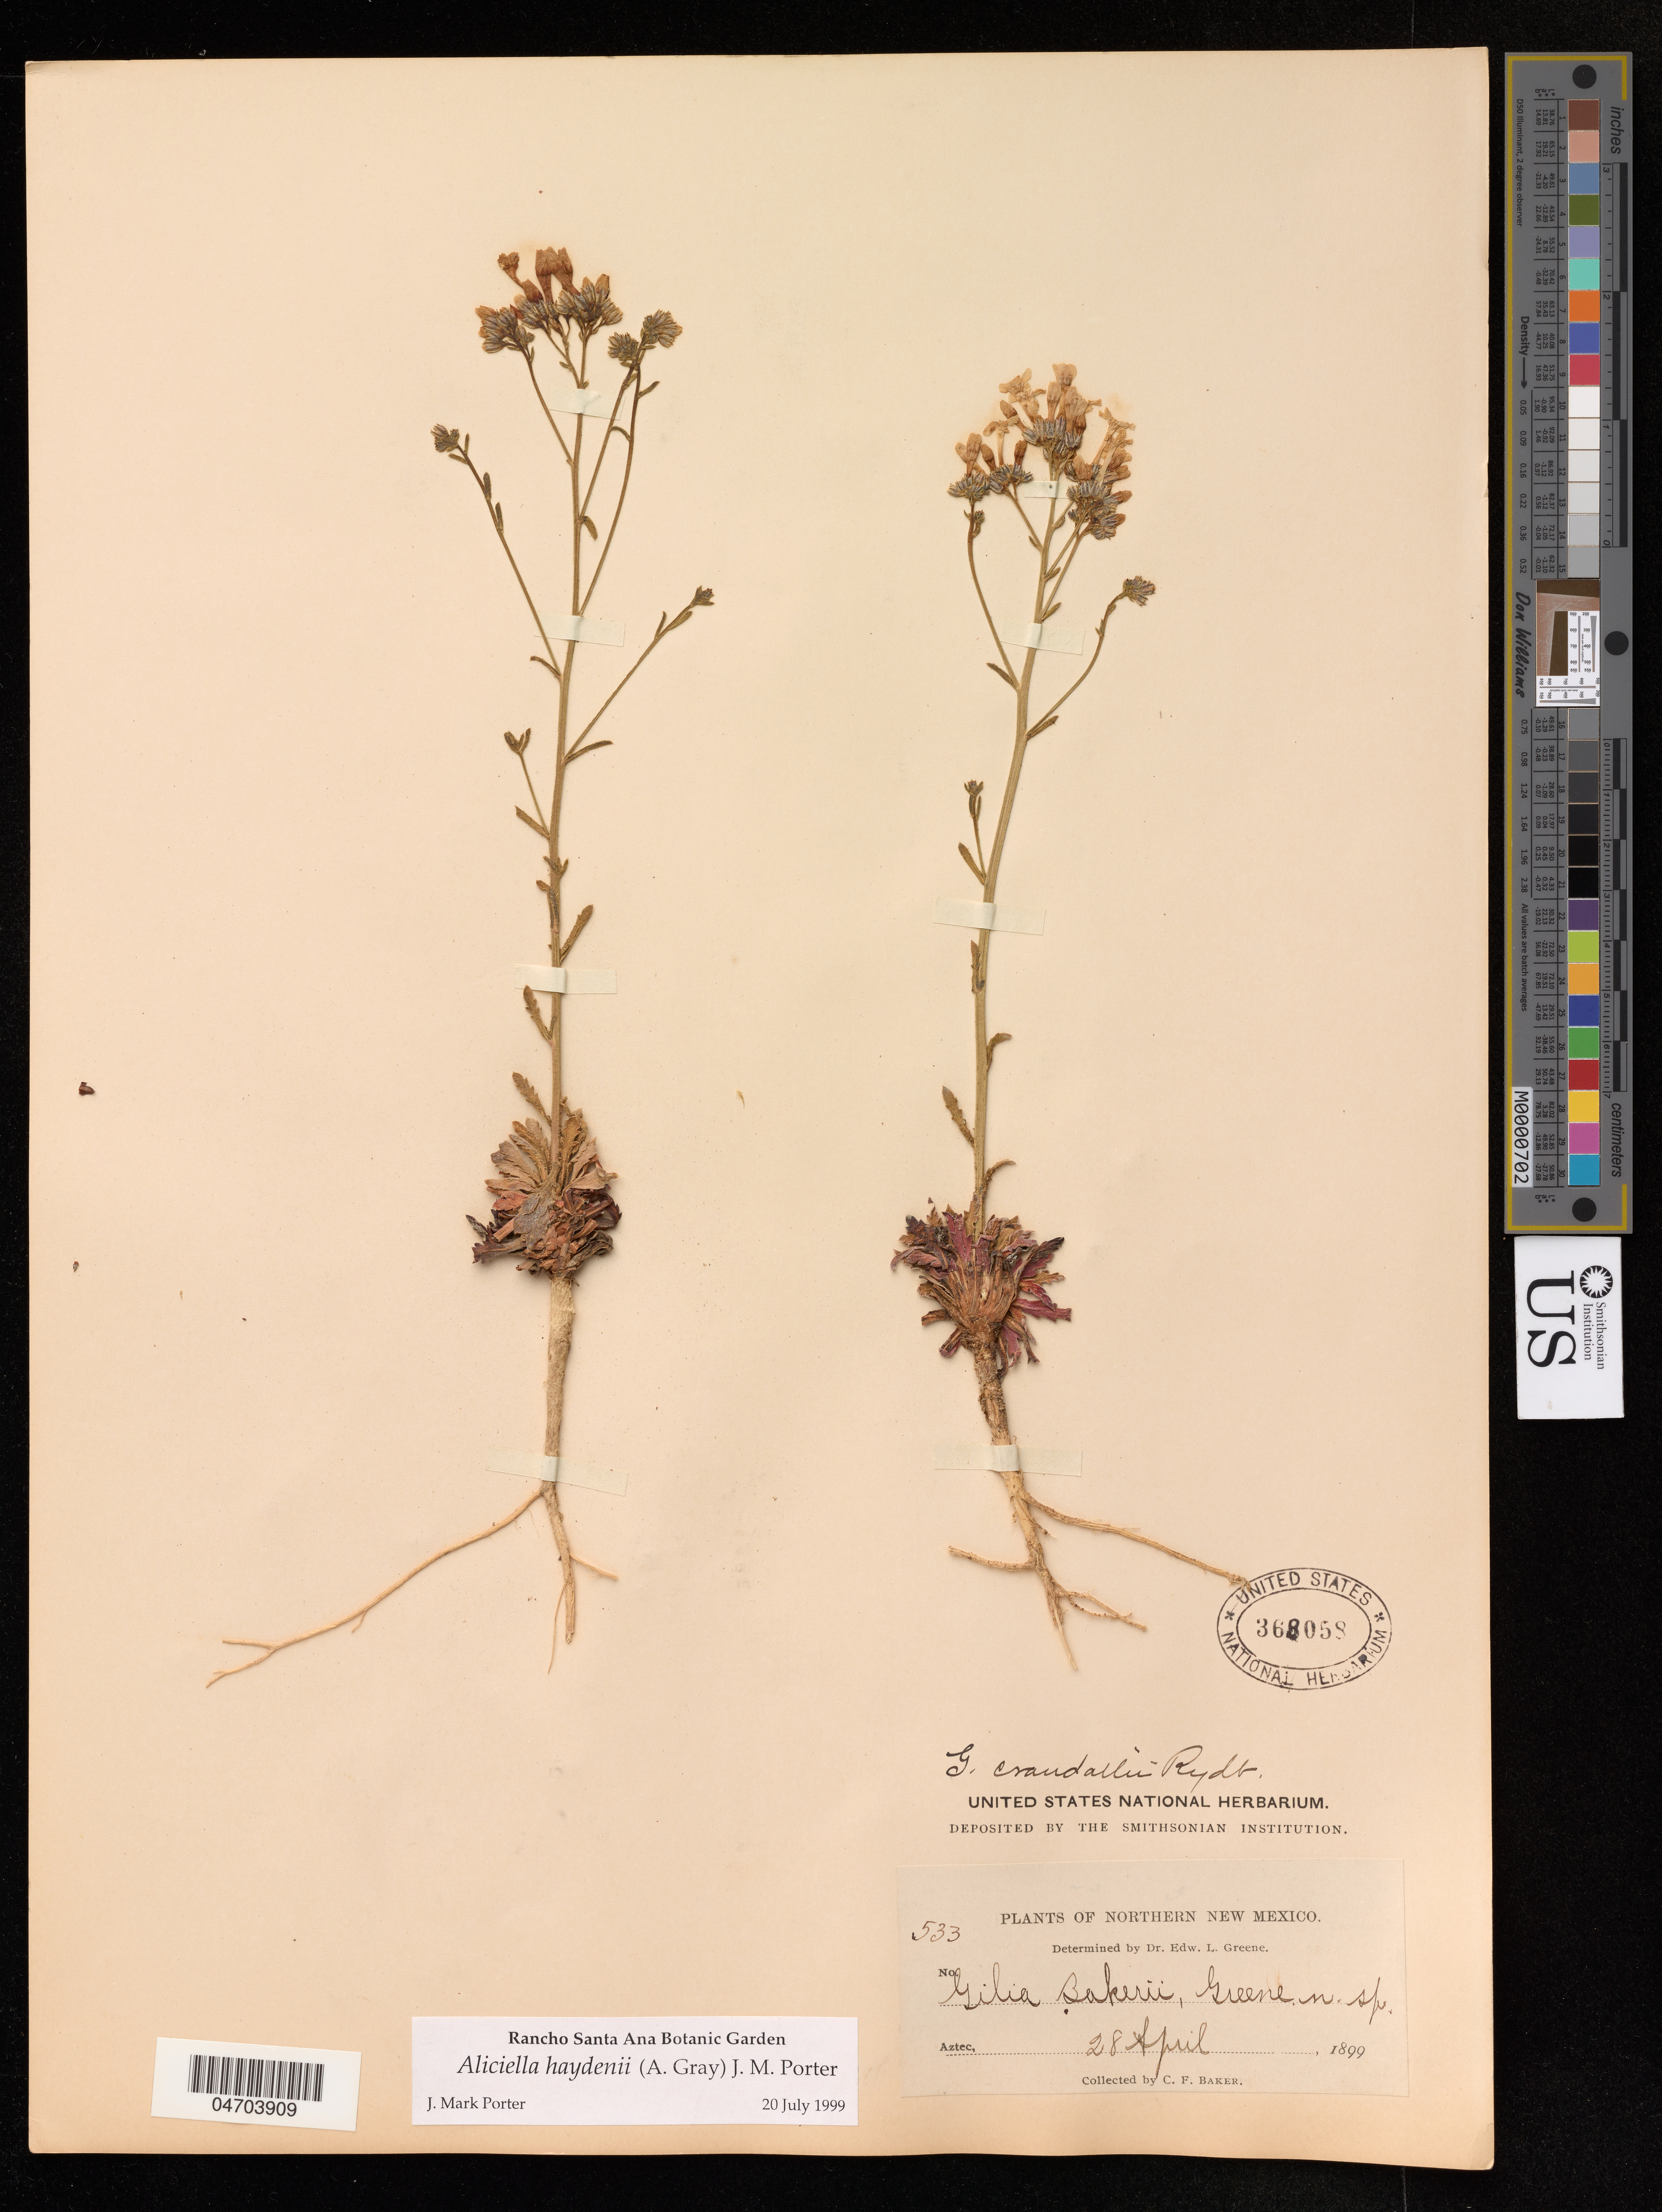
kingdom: Plantae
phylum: Tracheophyta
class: Magnoliopsida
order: Ericales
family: Polemoniaceae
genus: Aliciella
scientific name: Aliciella haydenii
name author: (A. Gray) J.M. Porter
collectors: F. C. Baker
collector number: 533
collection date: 1899-04-28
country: United States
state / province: New Mexico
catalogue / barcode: US 268058